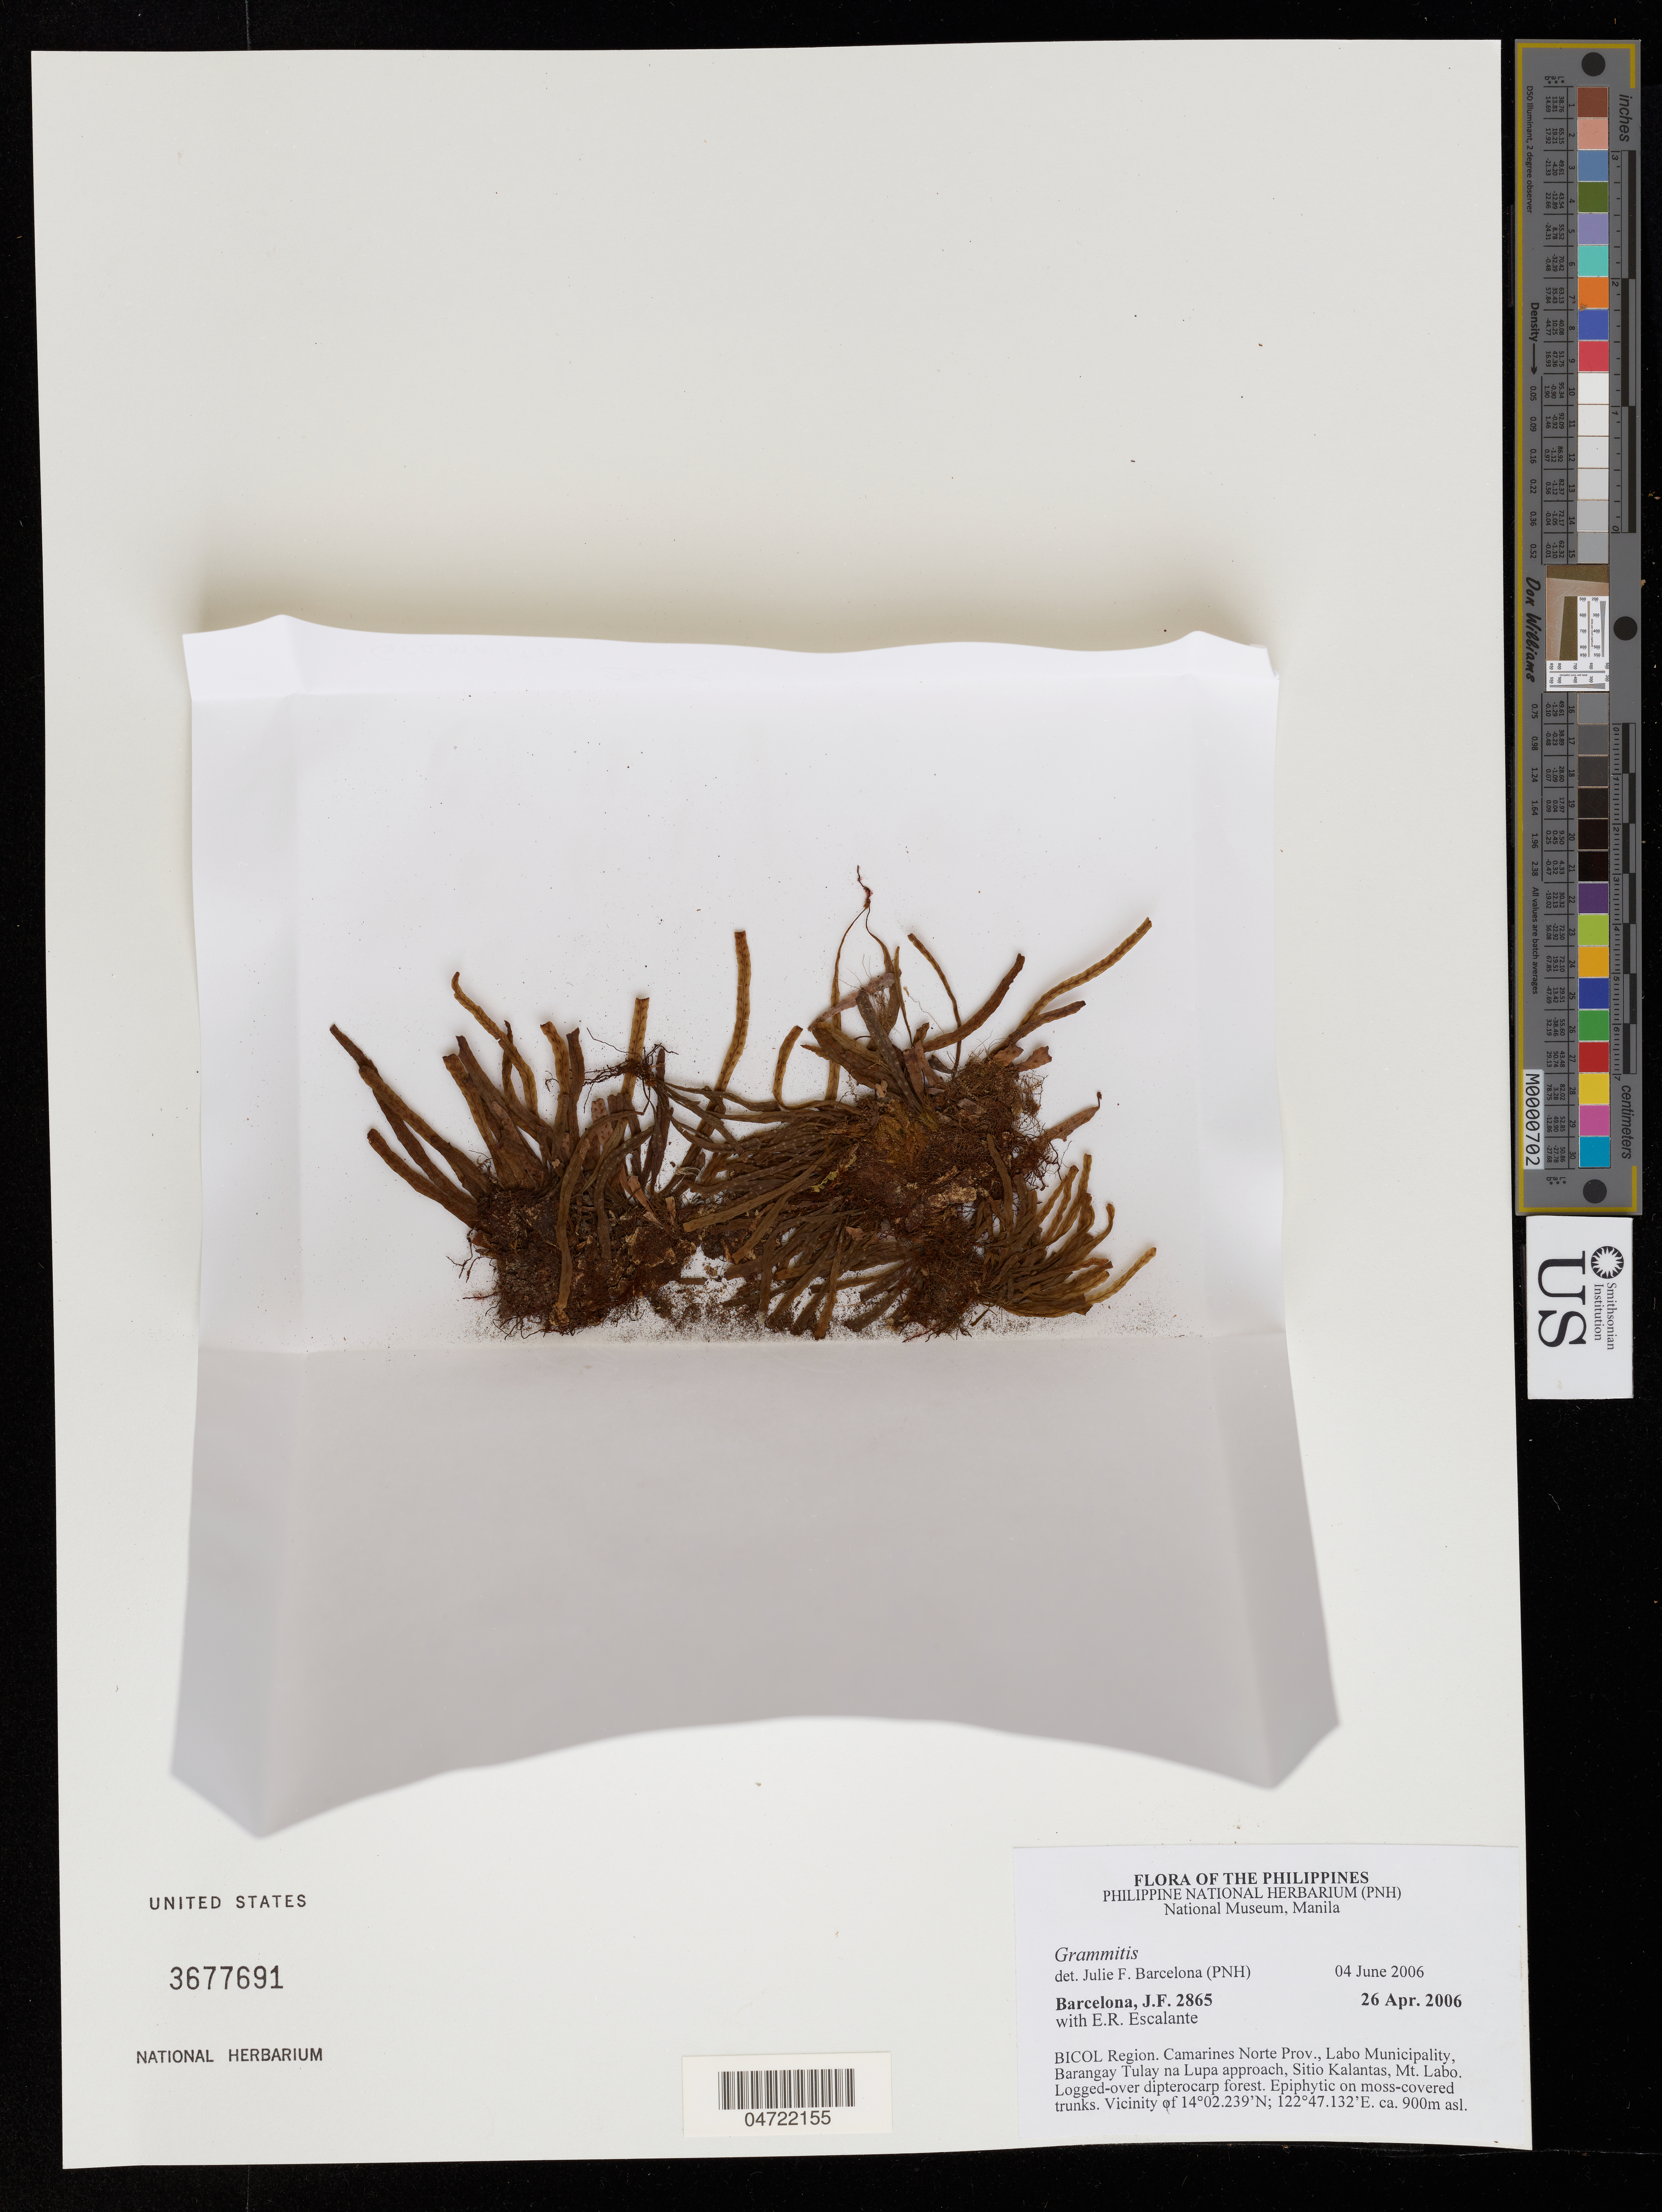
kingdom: Plantae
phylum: Tracheophyta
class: Polypodiopsida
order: Polypodiales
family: Polypodiaceae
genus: Grammitis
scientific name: Grammitis sp.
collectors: J. F. Barcelona & E. Escalante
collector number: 2865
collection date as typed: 26 Apr 2006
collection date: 2006-04-26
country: Philippines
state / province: Bicol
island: Luzon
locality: Bicol Region. Camarines Norte Prov., Labo Municipality, Barangay Tulay na Lupa approach, Sitio Kalantas, Mt. Labo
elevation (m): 900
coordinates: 14 02.239 N, 122 47.132 E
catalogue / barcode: US 3677691